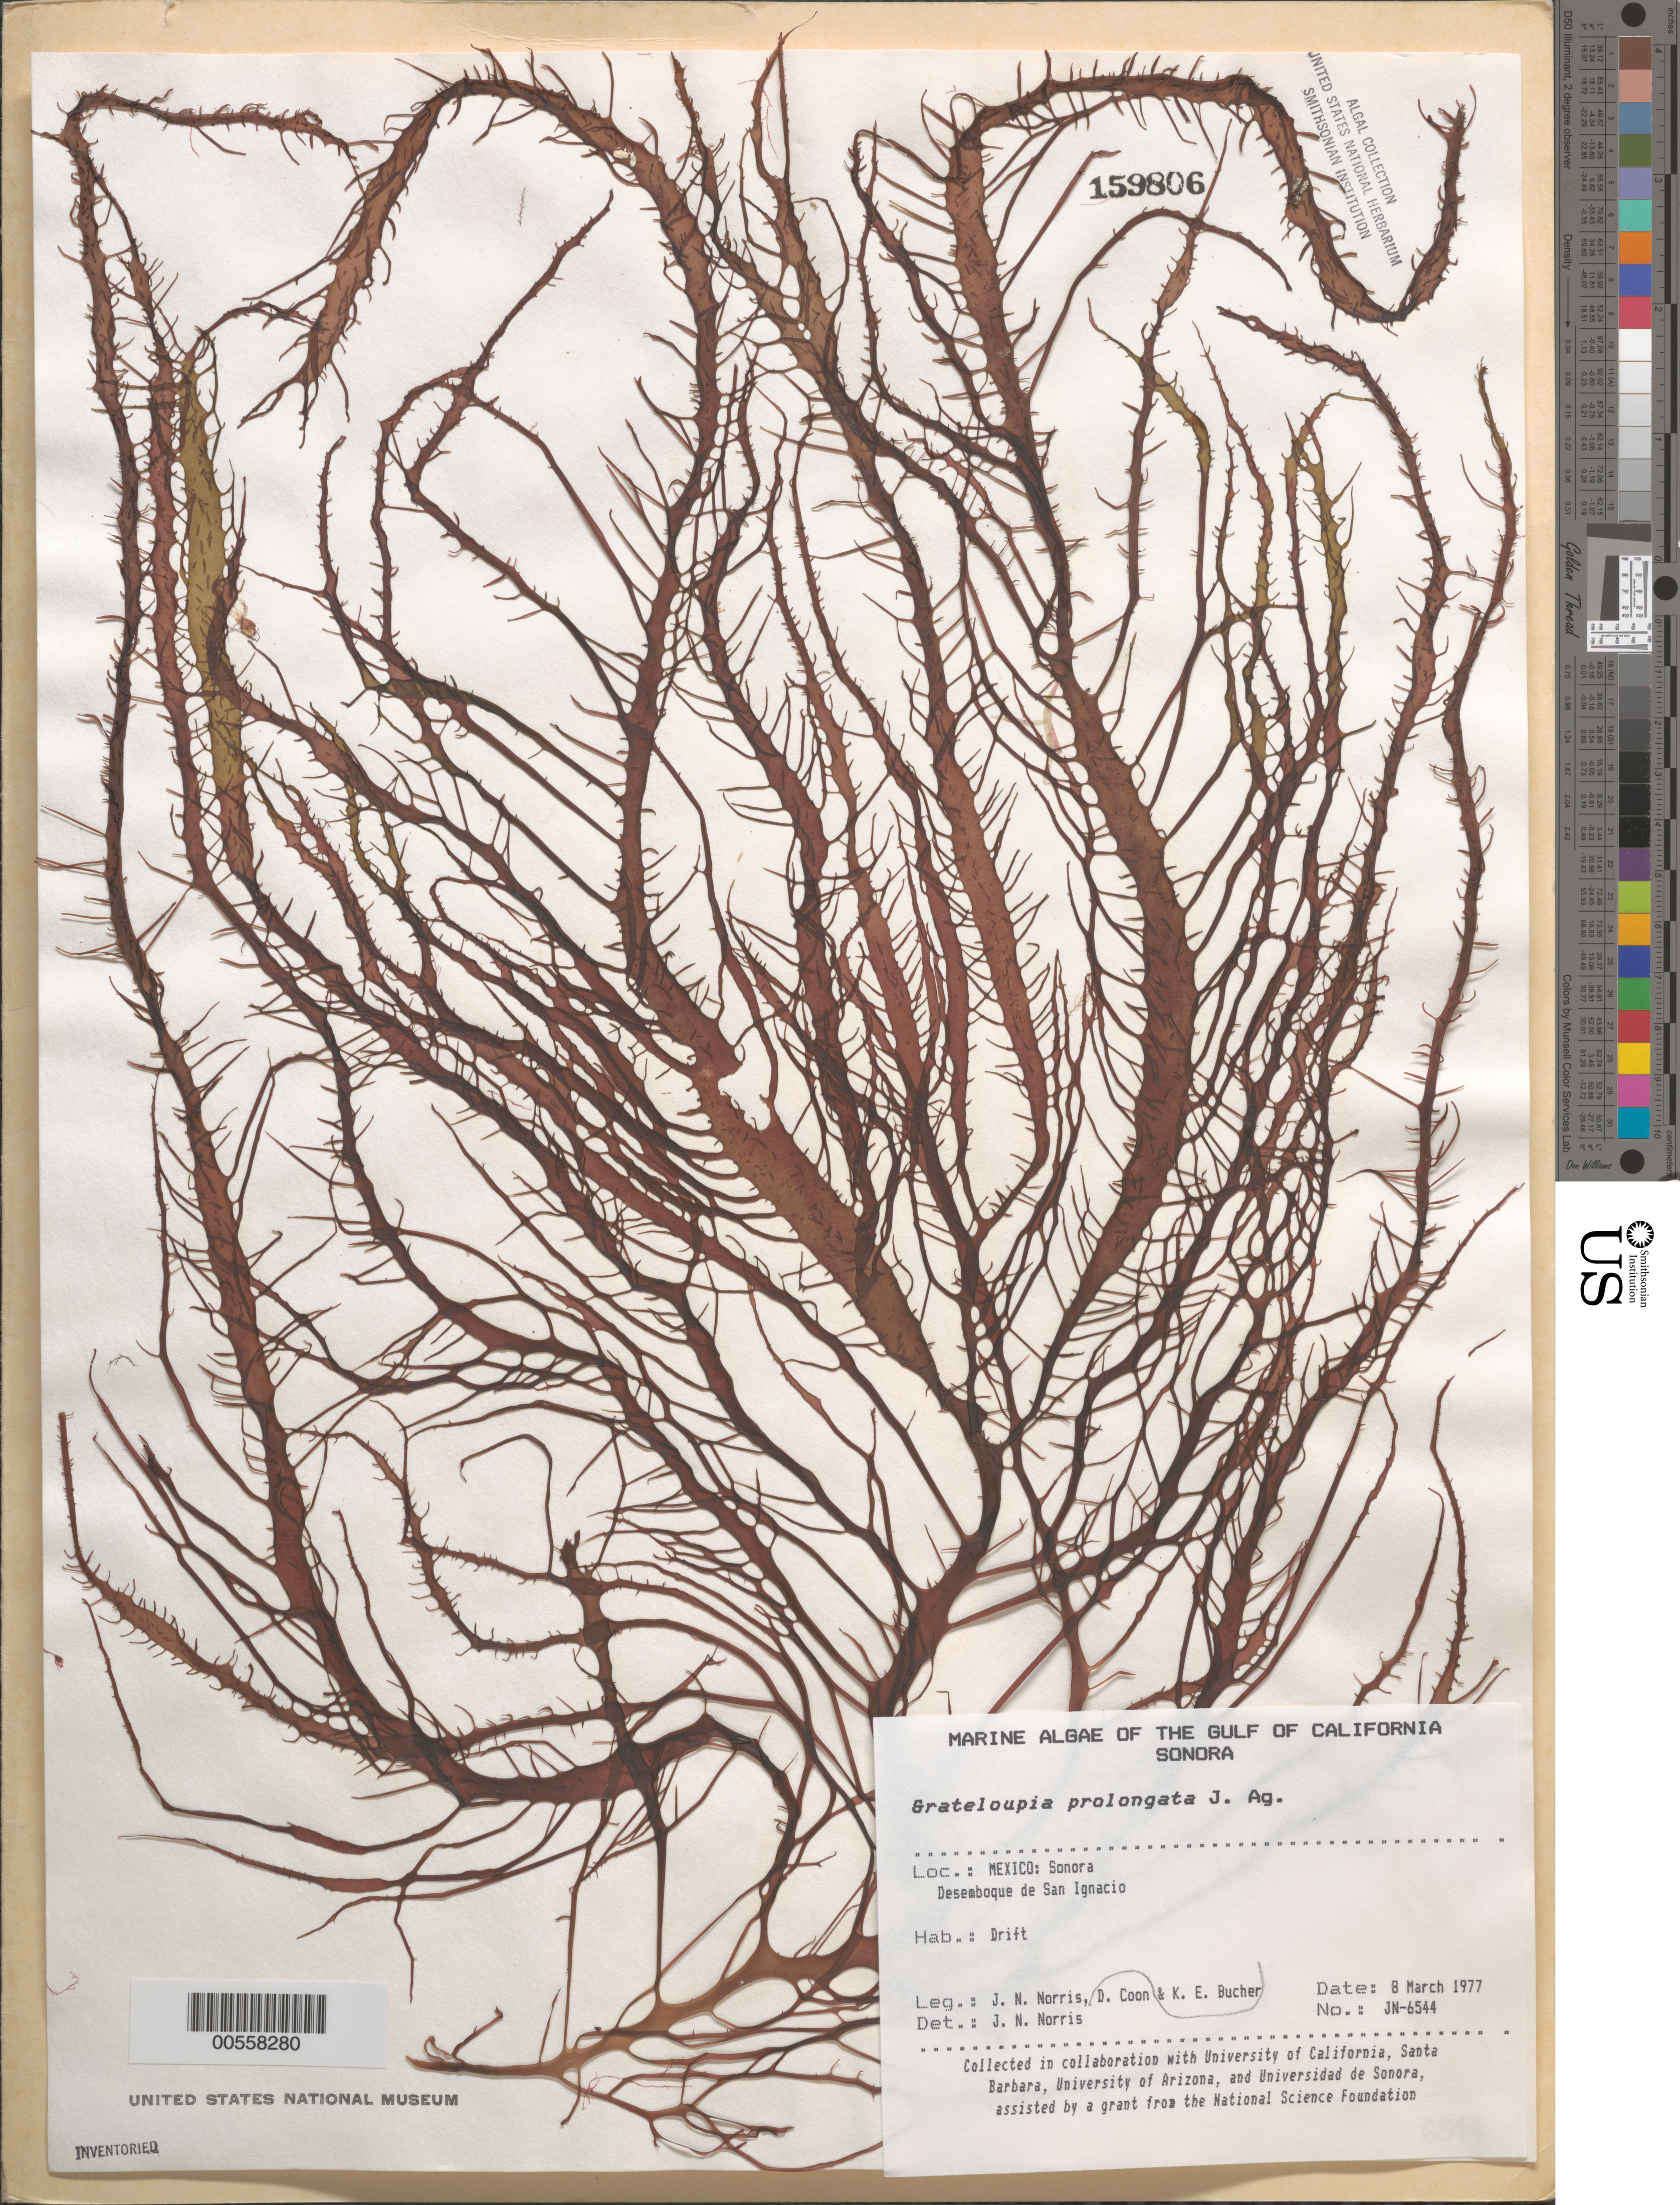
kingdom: Plantae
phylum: Rhodophyta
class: Florideophyceae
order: Halymeniales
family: Halymeniaceae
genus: Grateloupia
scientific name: Grateloupia prolongata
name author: J. Agardh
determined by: Norris, James N.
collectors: J. N. Norris, K. E. Bucher & D. Coon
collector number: JN-6544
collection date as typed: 08 Mar 1977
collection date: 1977-03-08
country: Mexico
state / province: Sonora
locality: Desemboque de San Ignacio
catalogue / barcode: US 159806